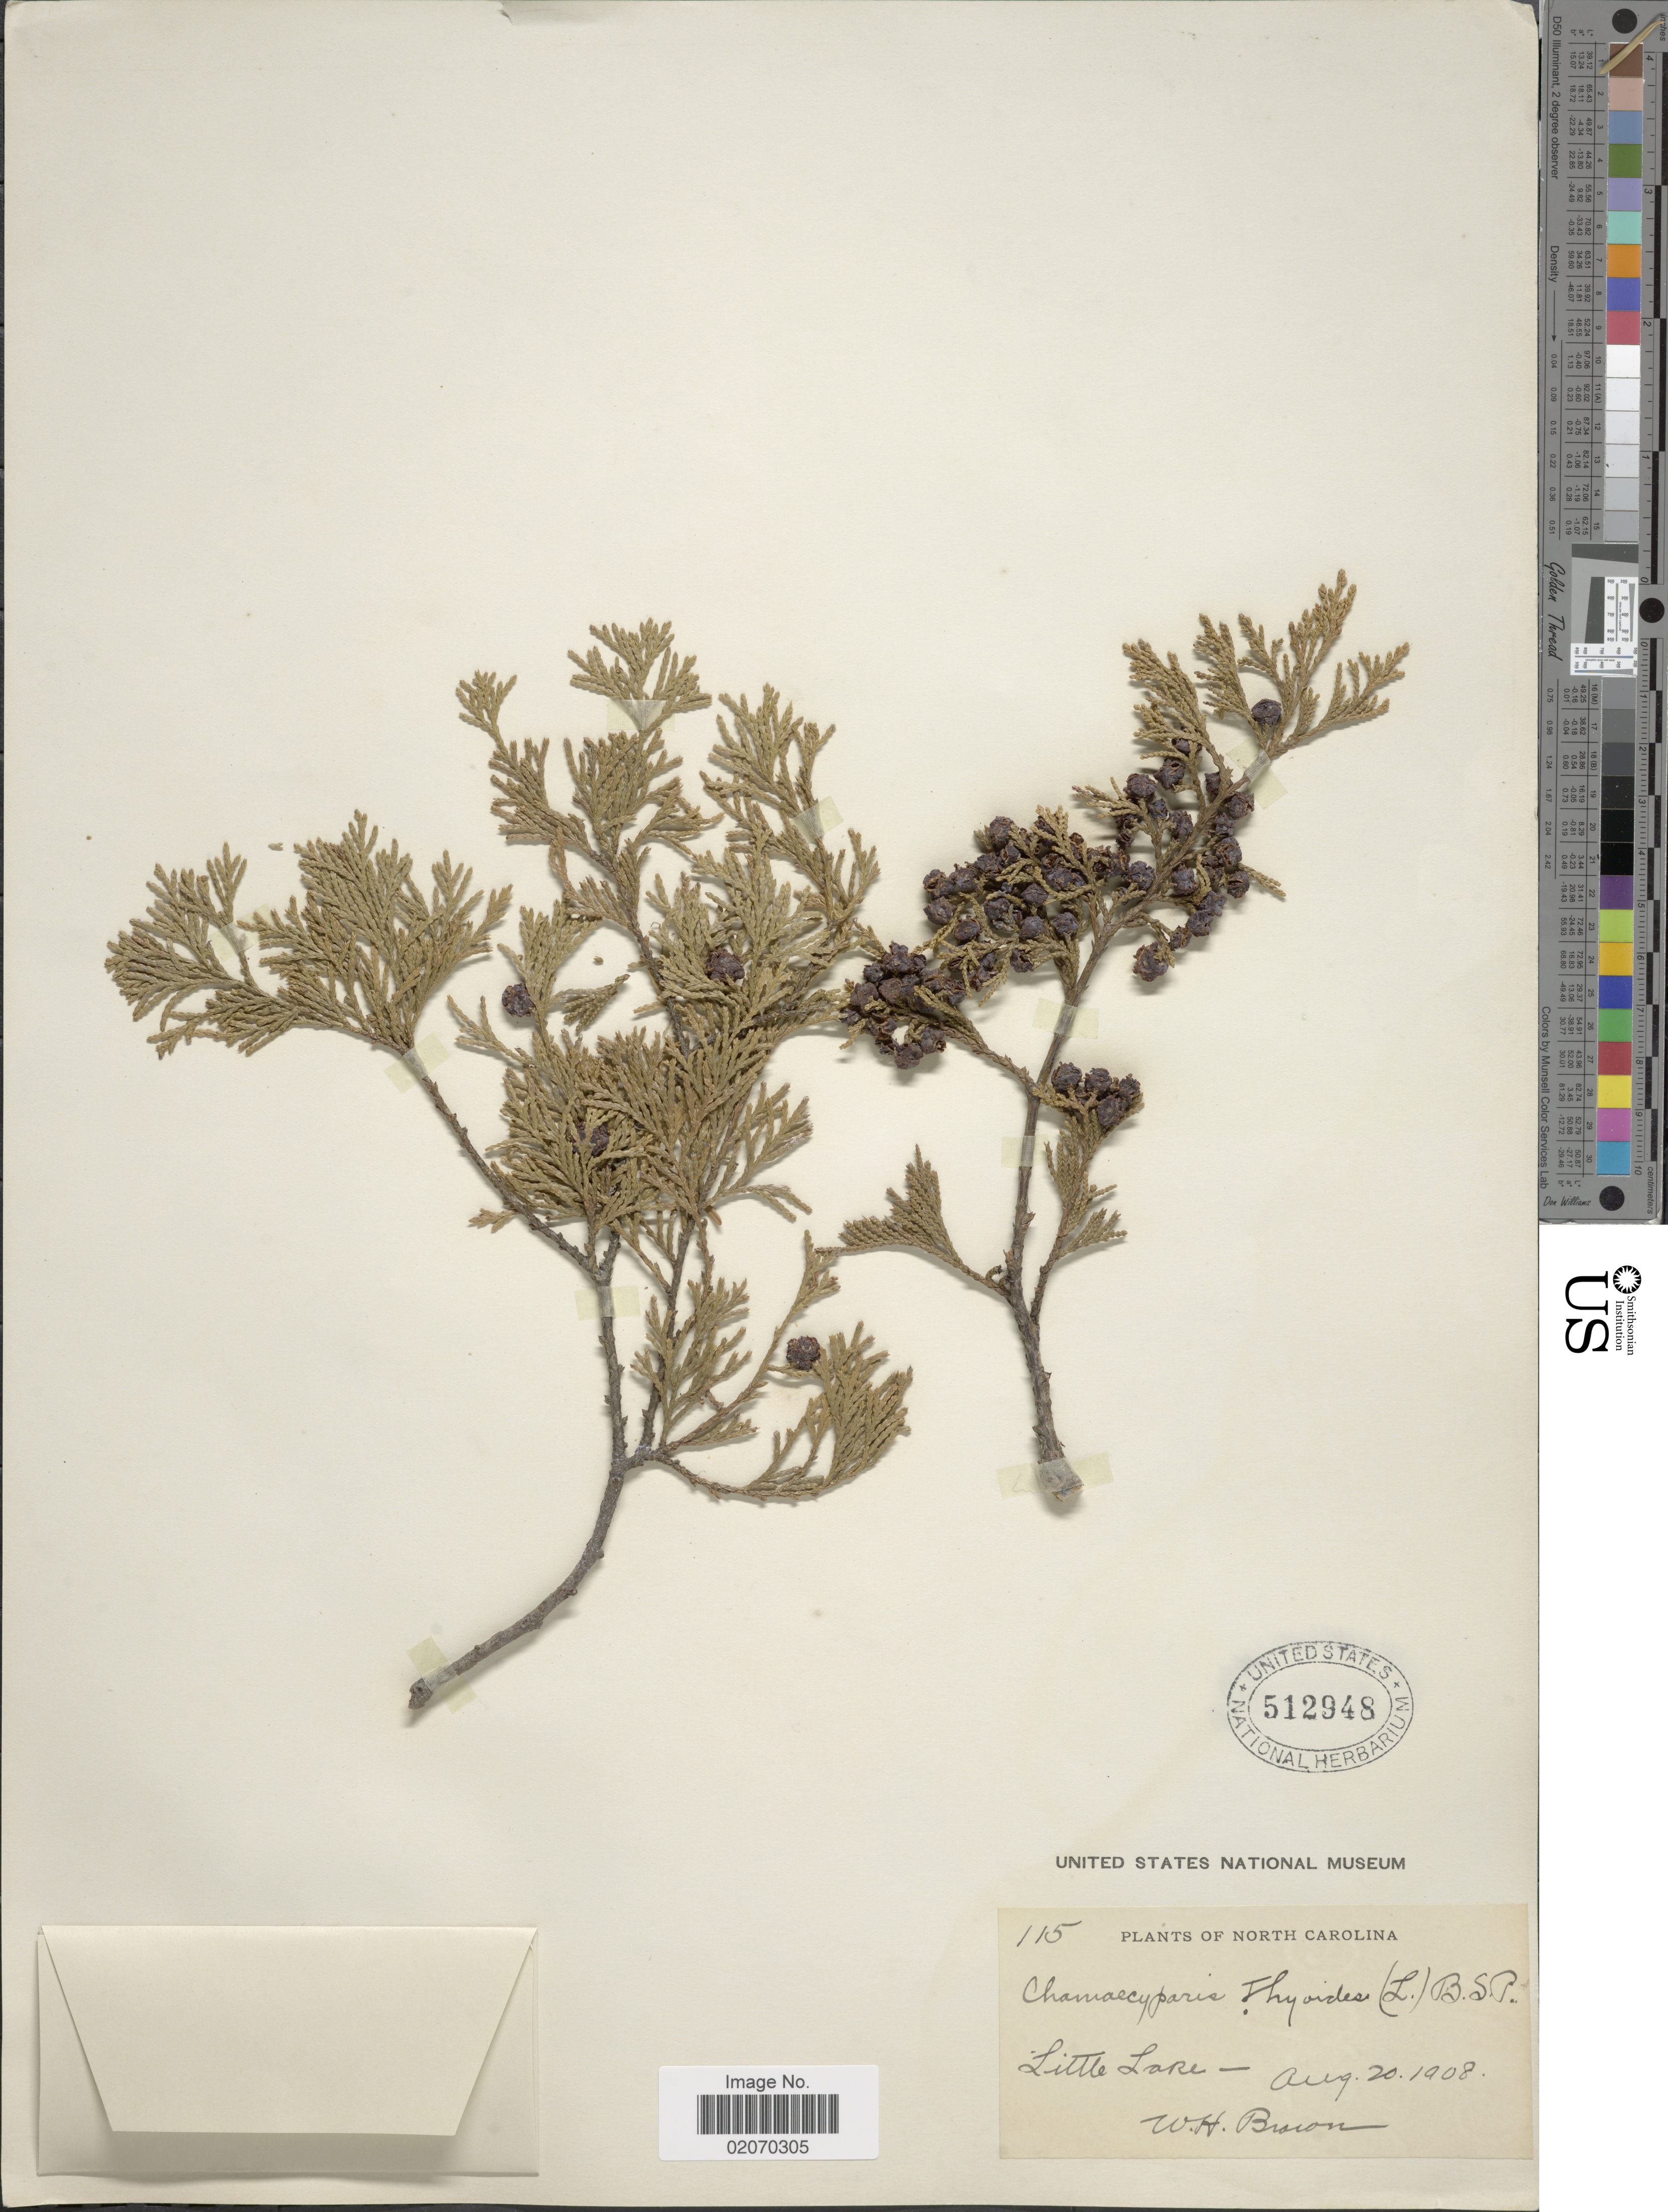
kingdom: Plantae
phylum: Tracheophyta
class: Pinopsida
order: Pinales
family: Cupressaceae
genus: Chamaecyparis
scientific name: Chamaecyparis thyoides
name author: (L.) Britton, Stearns & Poggenb.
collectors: W. H. Brown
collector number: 115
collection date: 1908-08-20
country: United States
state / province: North Carolina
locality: Little Lake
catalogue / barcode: US 512948